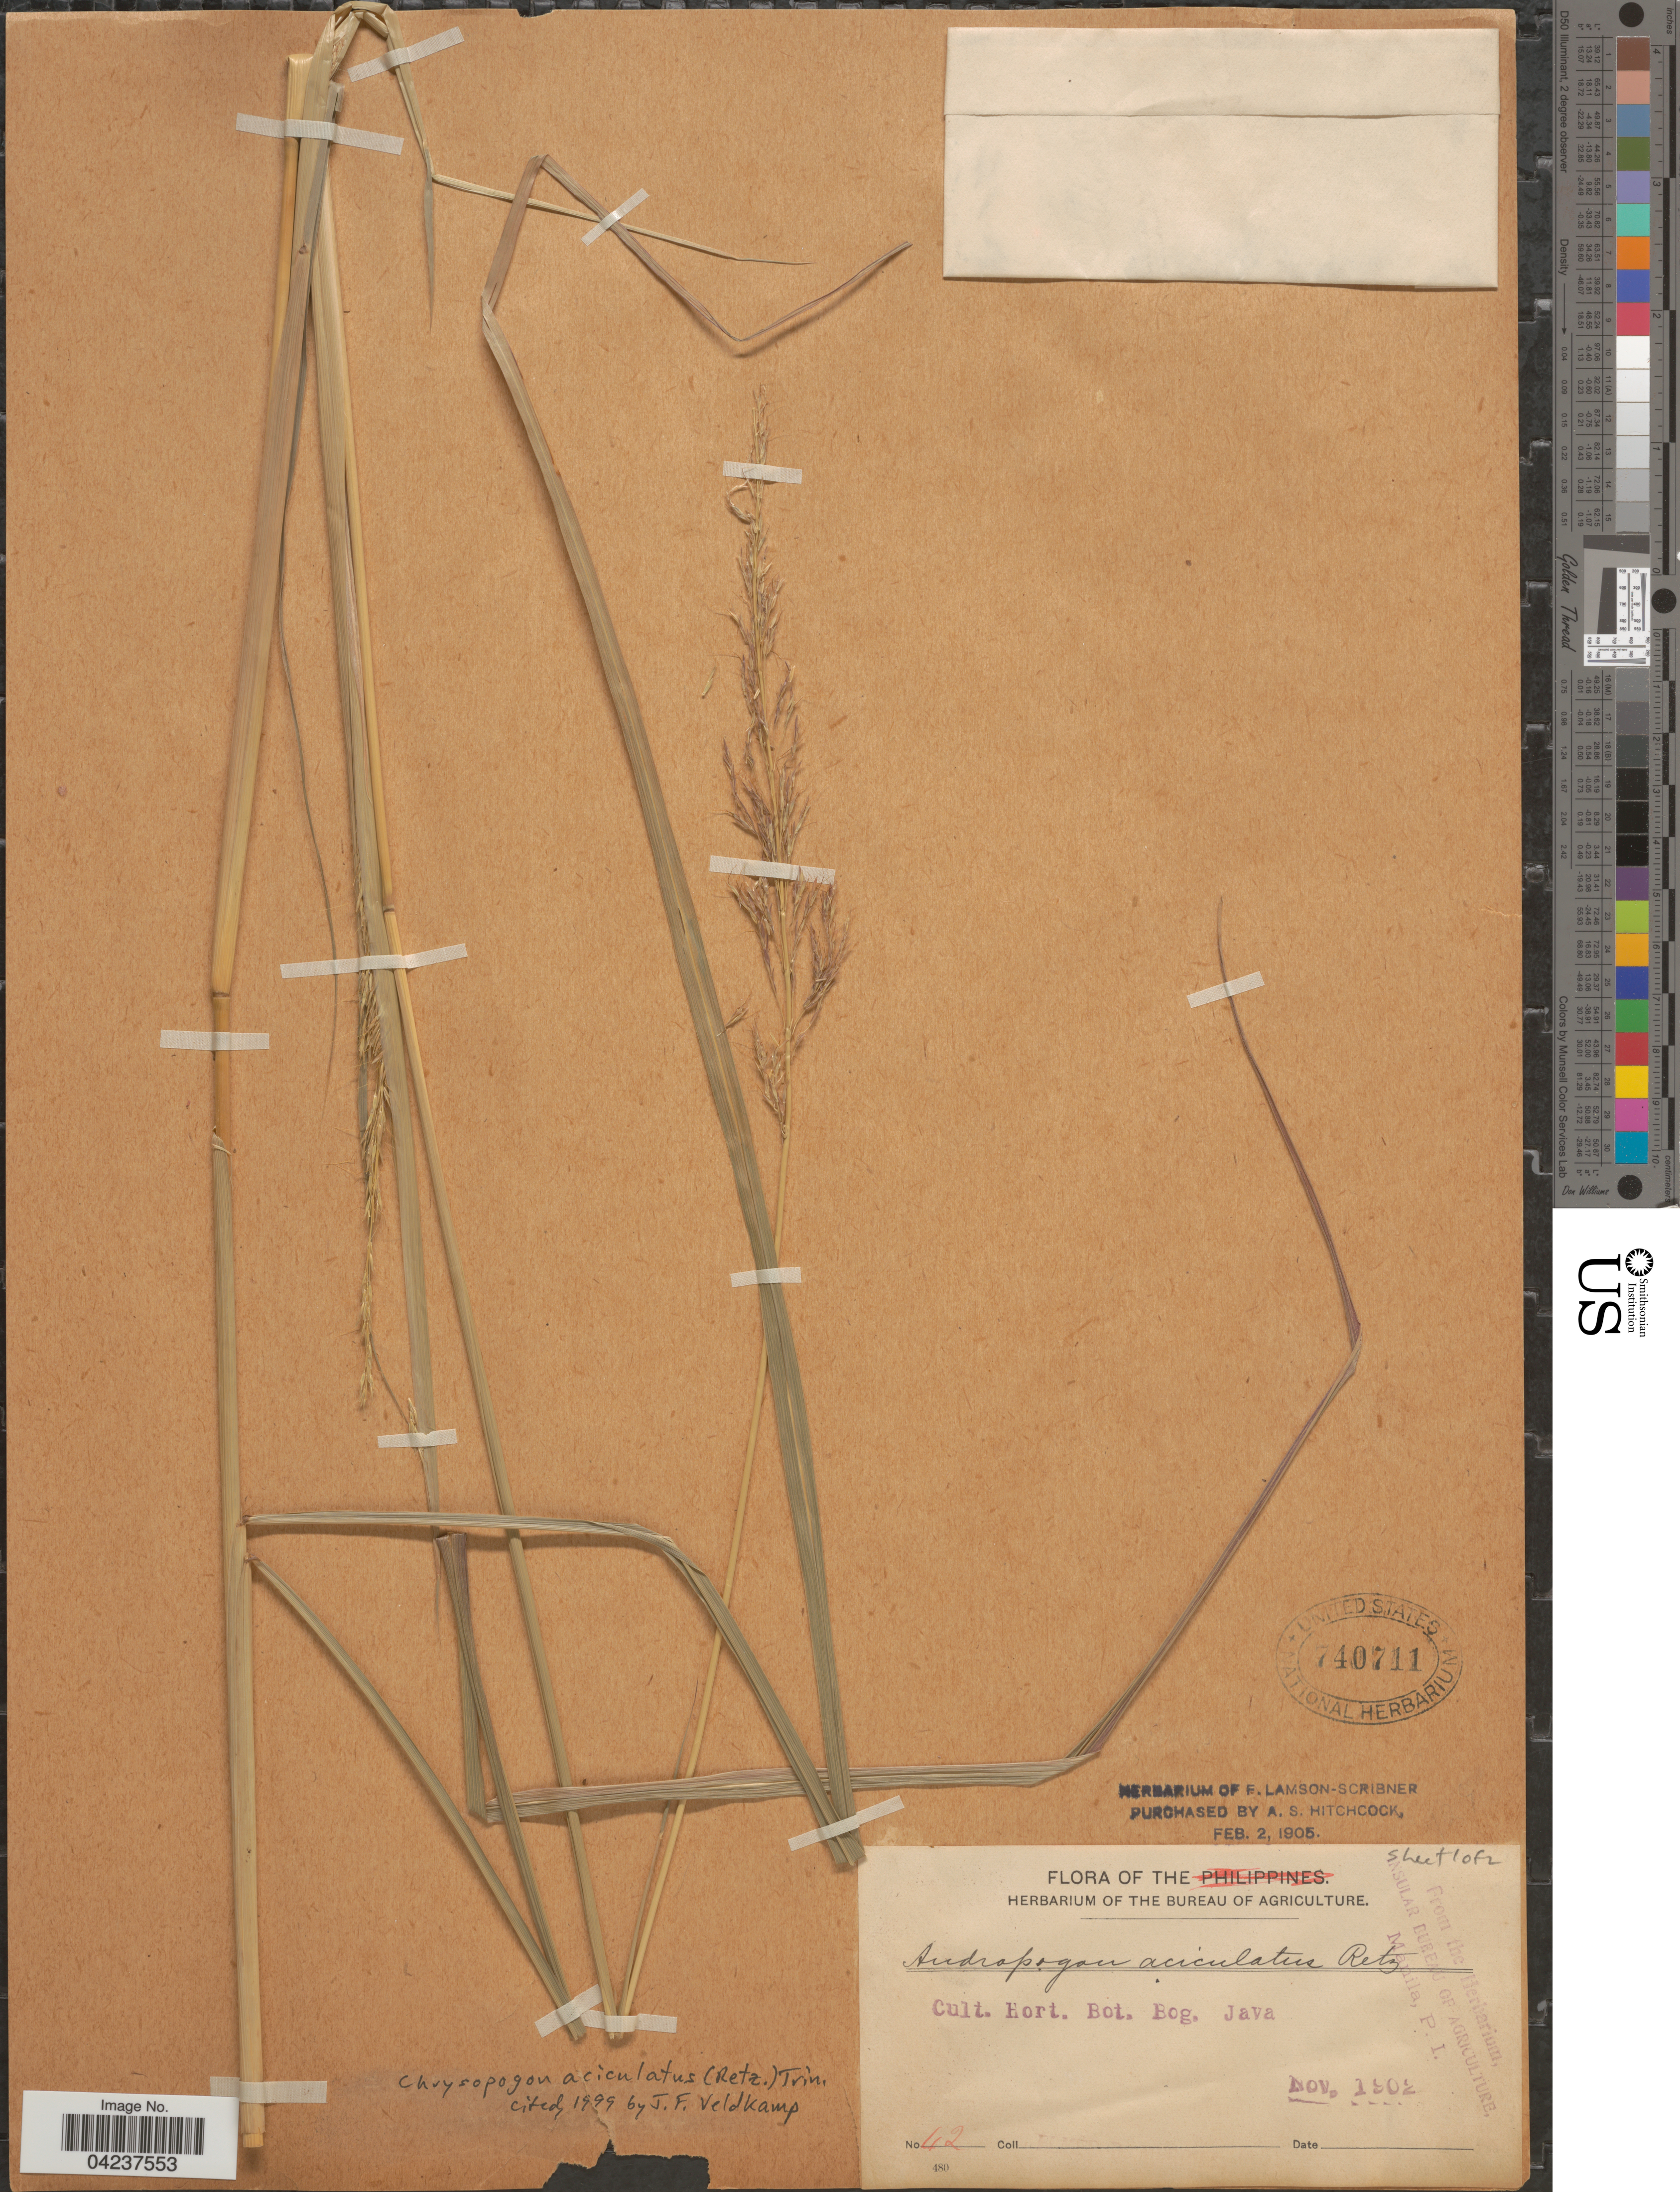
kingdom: Plantae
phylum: Tracheophyta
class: Liliopsida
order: Poales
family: Poaceae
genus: Chrysopogon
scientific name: Chrysopogon aciculatus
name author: (Retz.) Trin.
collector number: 42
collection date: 1902-11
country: Indonesia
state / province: Java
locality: Hort. Bot. Bog. Java.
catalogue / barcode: US 740711